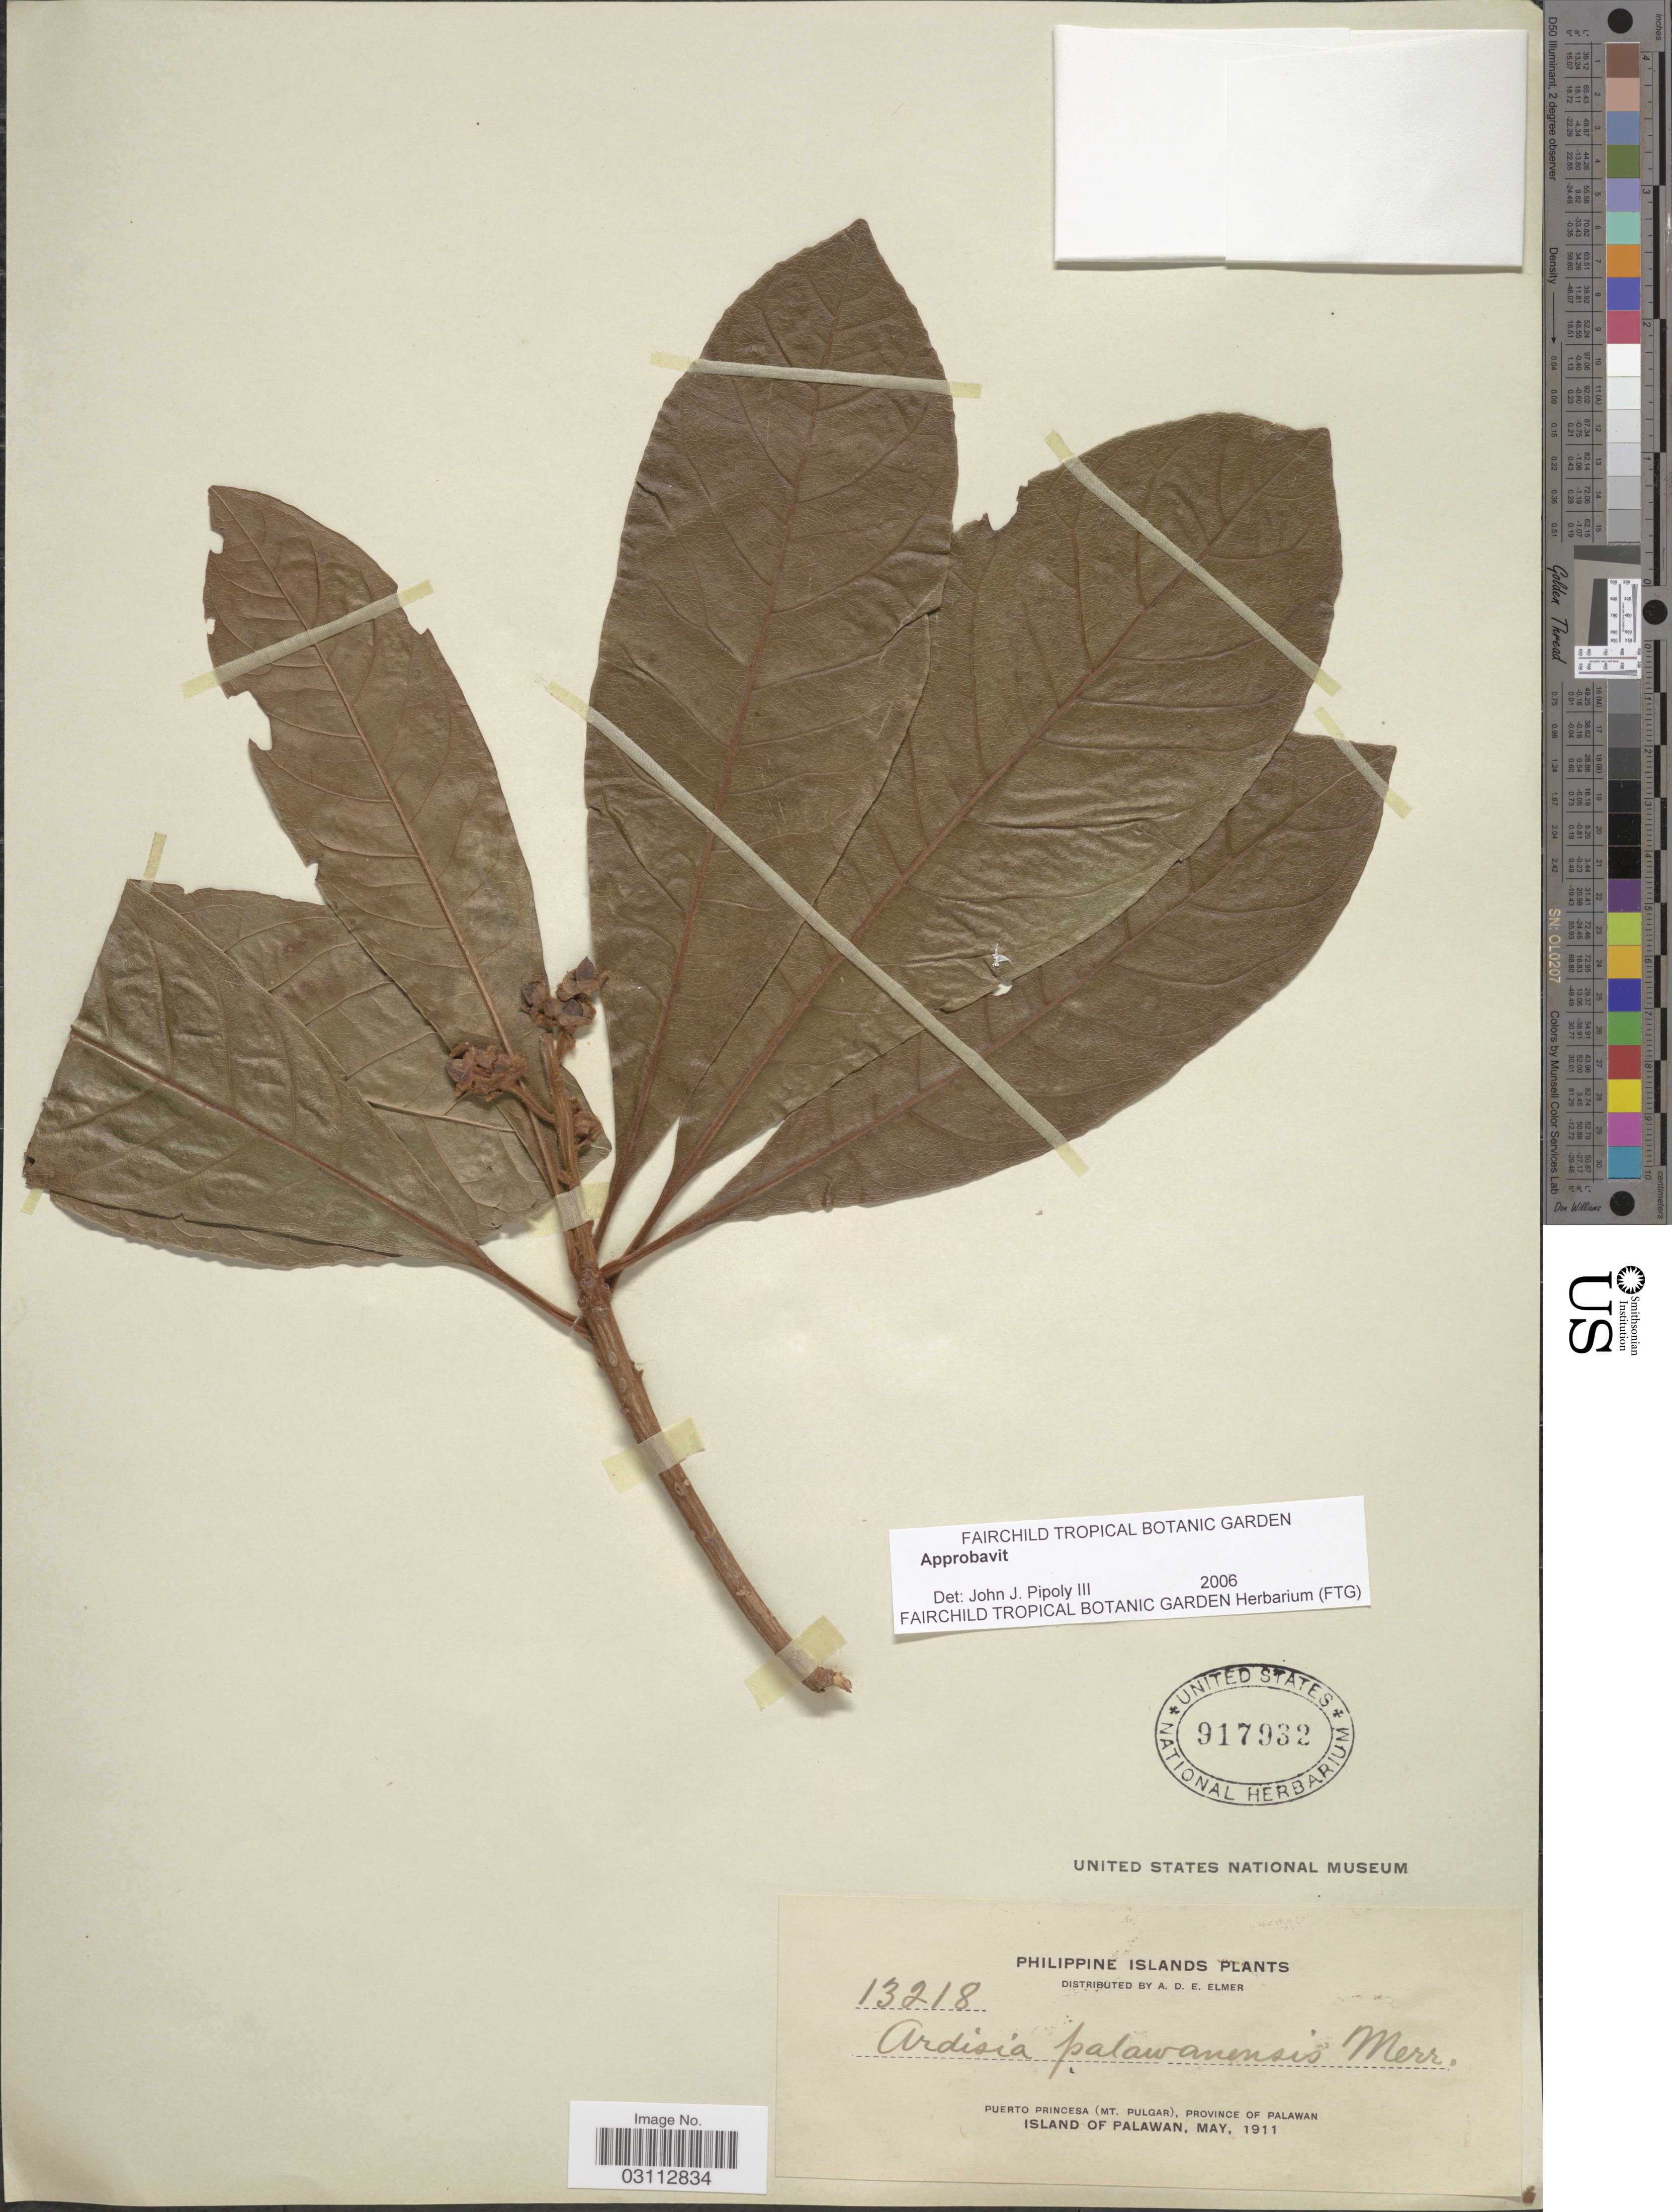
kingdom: Plantae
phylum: Tracheophyta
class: Magnoliopsida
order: Ericales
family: Primulaceae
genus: Ardisia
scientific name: Ardisia palawanensis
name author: Merr.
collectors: A. D. E. Elmer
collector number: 13218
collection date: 1911-05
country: Philippines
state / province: Mimaropa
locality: Puerto Princesa (Mt. Pulgar), Province of Palawan.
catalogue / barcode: US 917932